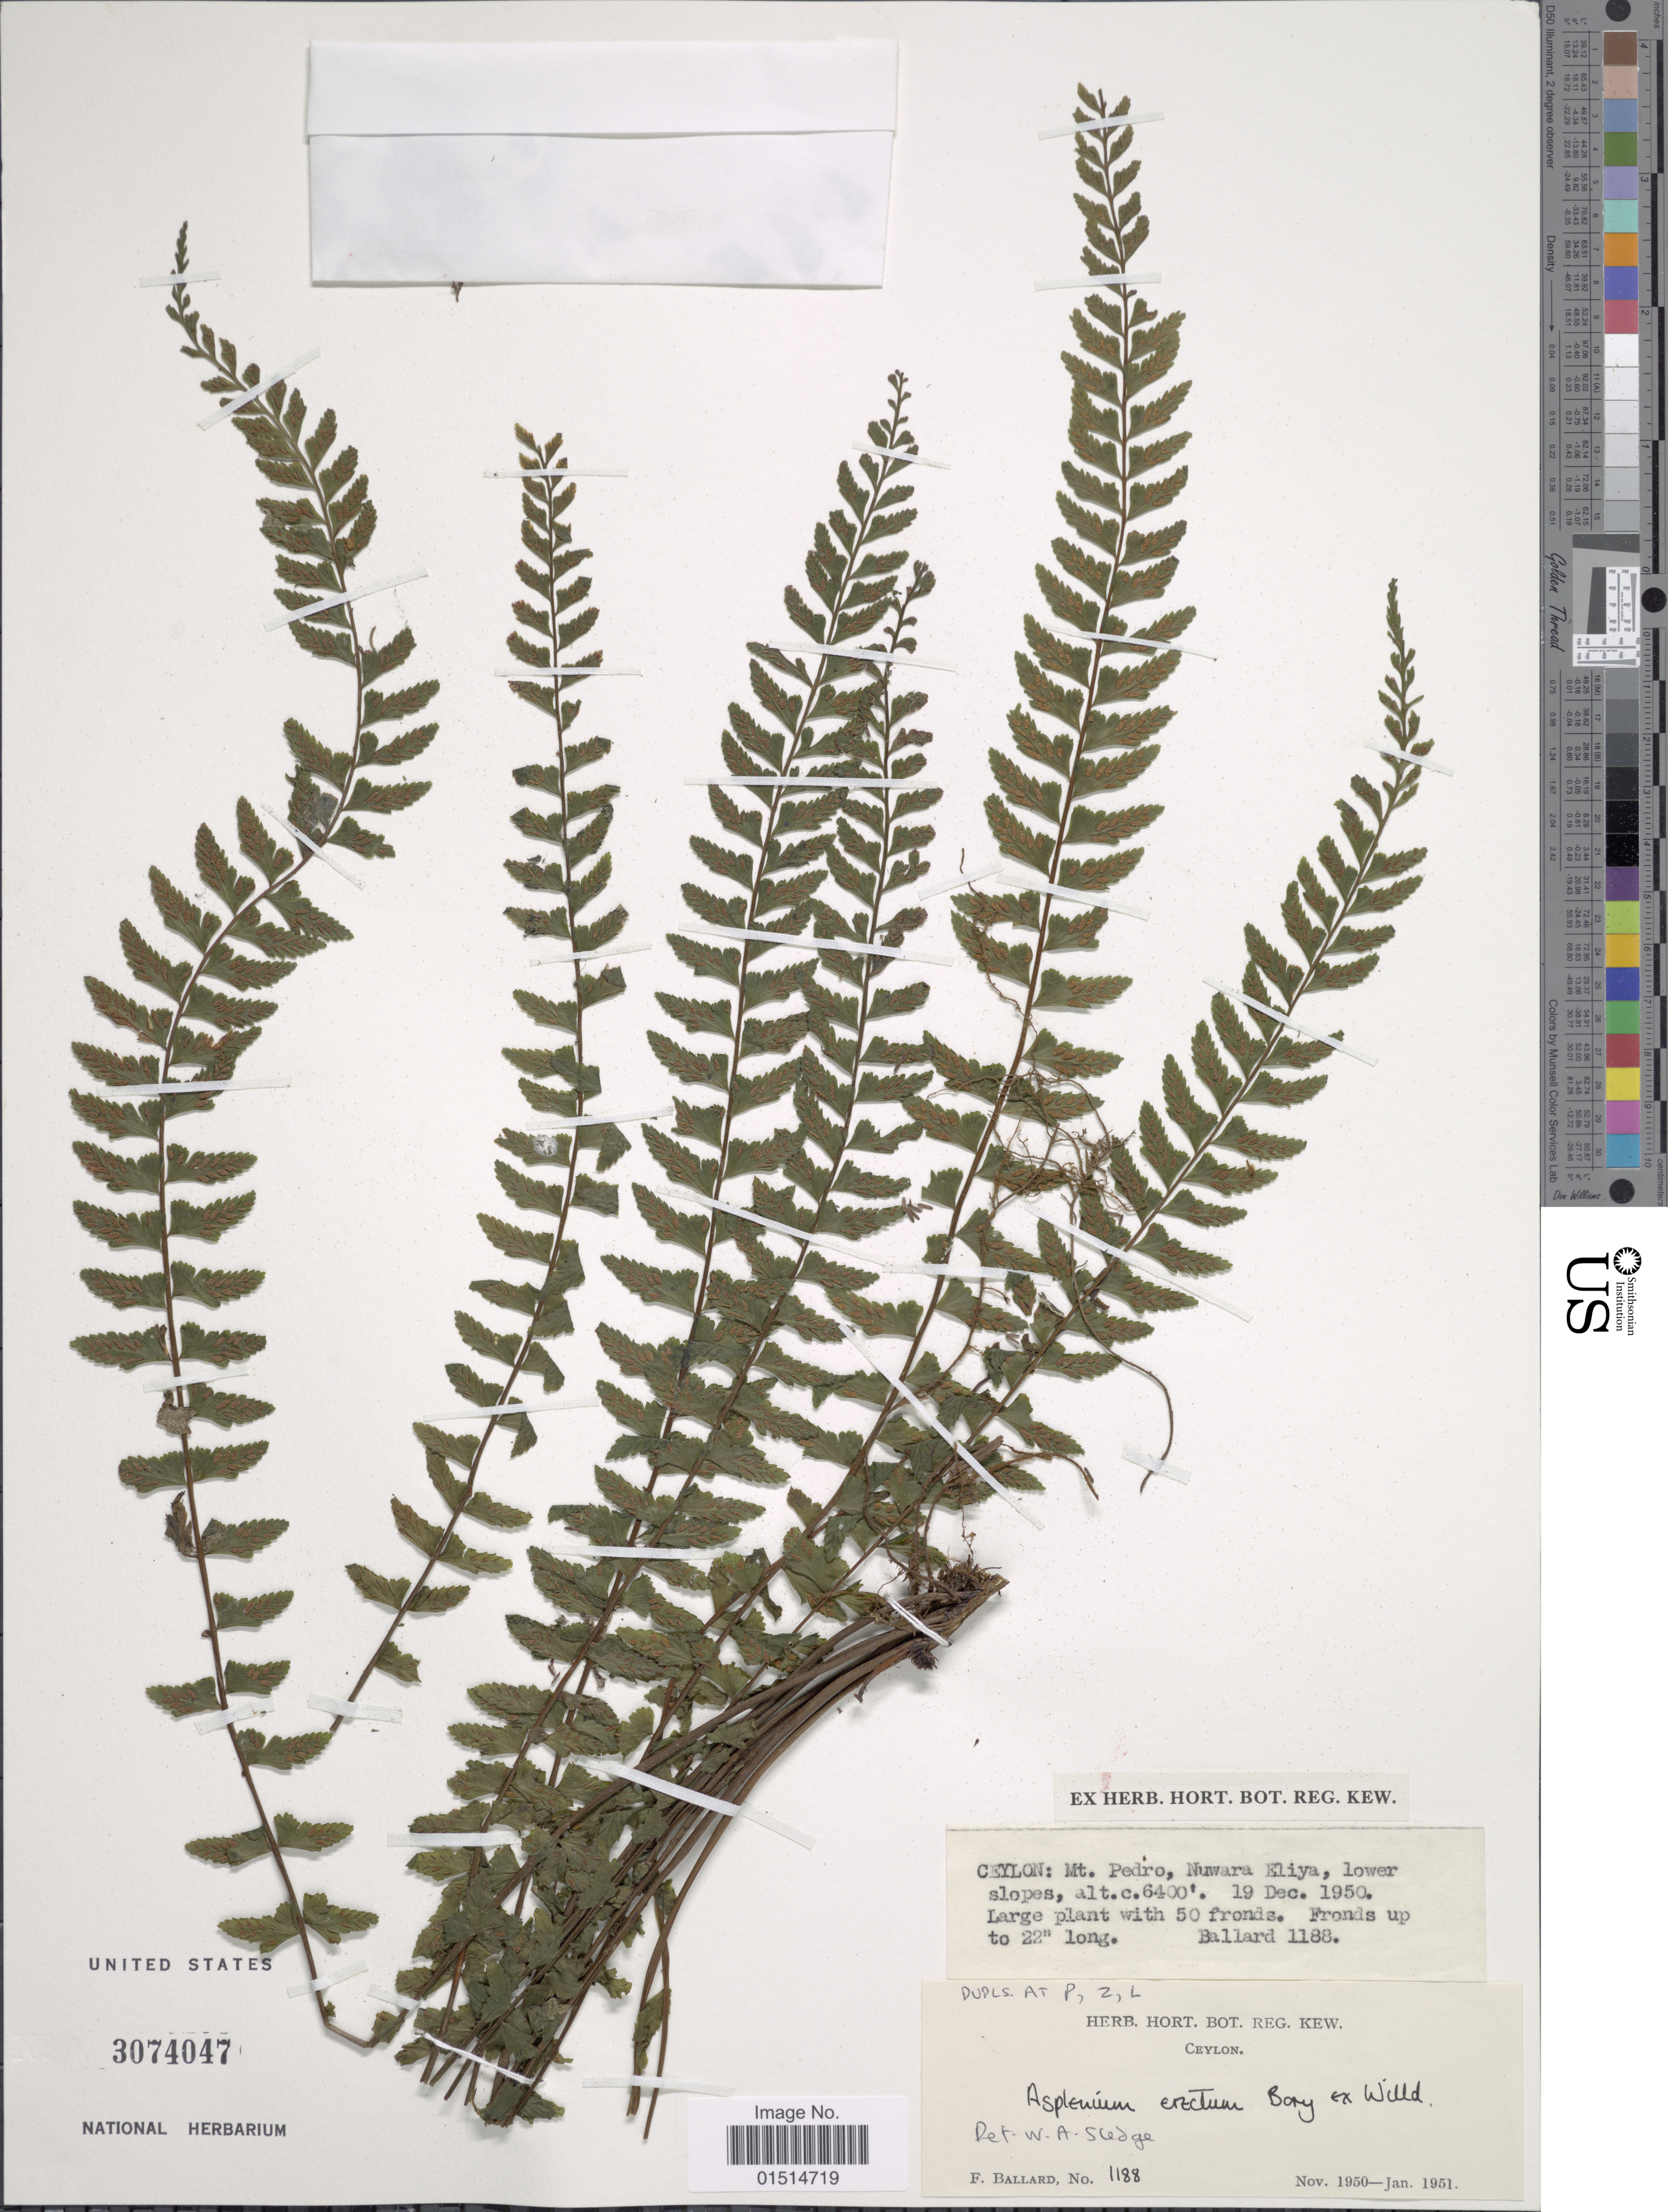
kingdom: Plantae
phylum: Tracheophyta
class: Polypodiopsida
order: Polypodiales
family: Aspleniaceae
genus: Asplenium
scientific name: Asplenium erectum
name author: Bory ex Willd.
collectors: F. Ballard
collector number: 1188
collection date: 1950-12-19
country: Sri Lanka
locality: Ceylon, Mt. Pedro, Nuwara Eliya.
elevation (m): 1951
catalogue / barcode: US 2074047